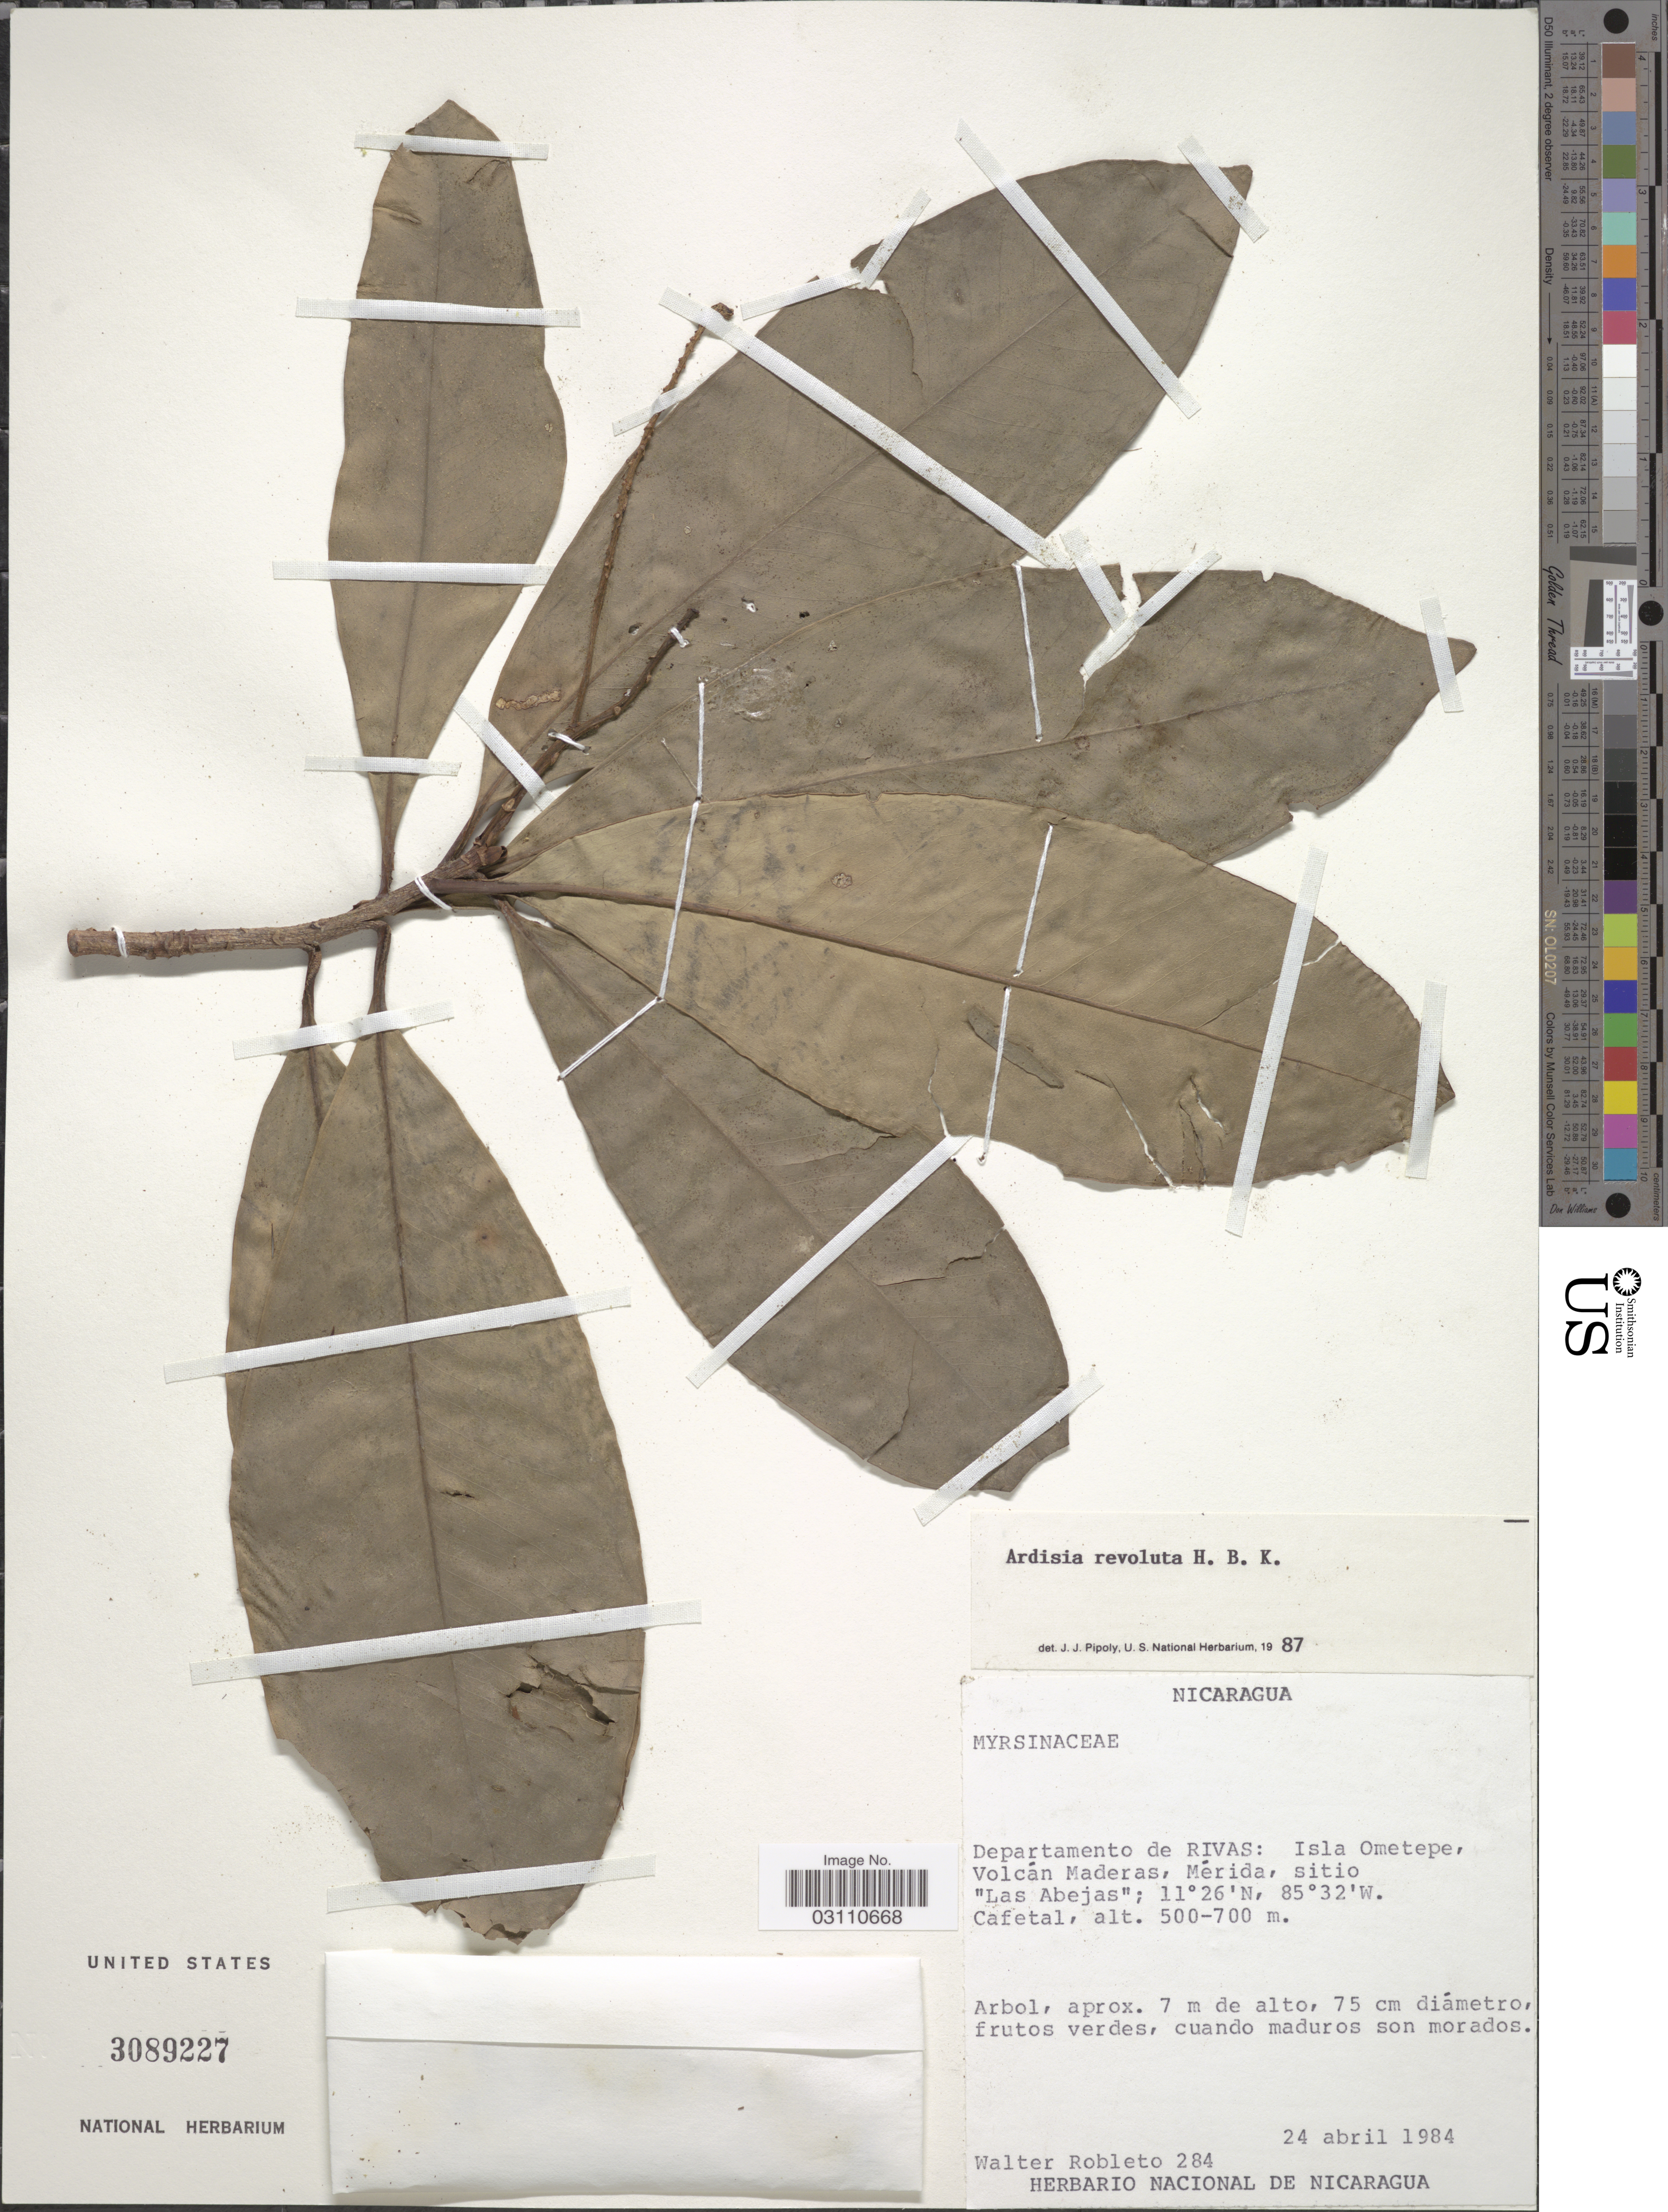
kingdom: Plantae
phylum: Tracheophyta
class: Magnoliopsida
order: Ericales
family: Primulaceae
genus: Ardisia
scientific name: Ardisia revoluta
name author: Kunth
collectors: W. Robleto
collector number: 284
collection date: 1984-04-24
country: Nicaragua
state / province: Rivas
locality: Departamento de Rivas: Isla Ometepe, Volcán Maderas, Mérida, sitio "Las Abejas".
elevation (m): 500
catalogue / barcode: US 3089227